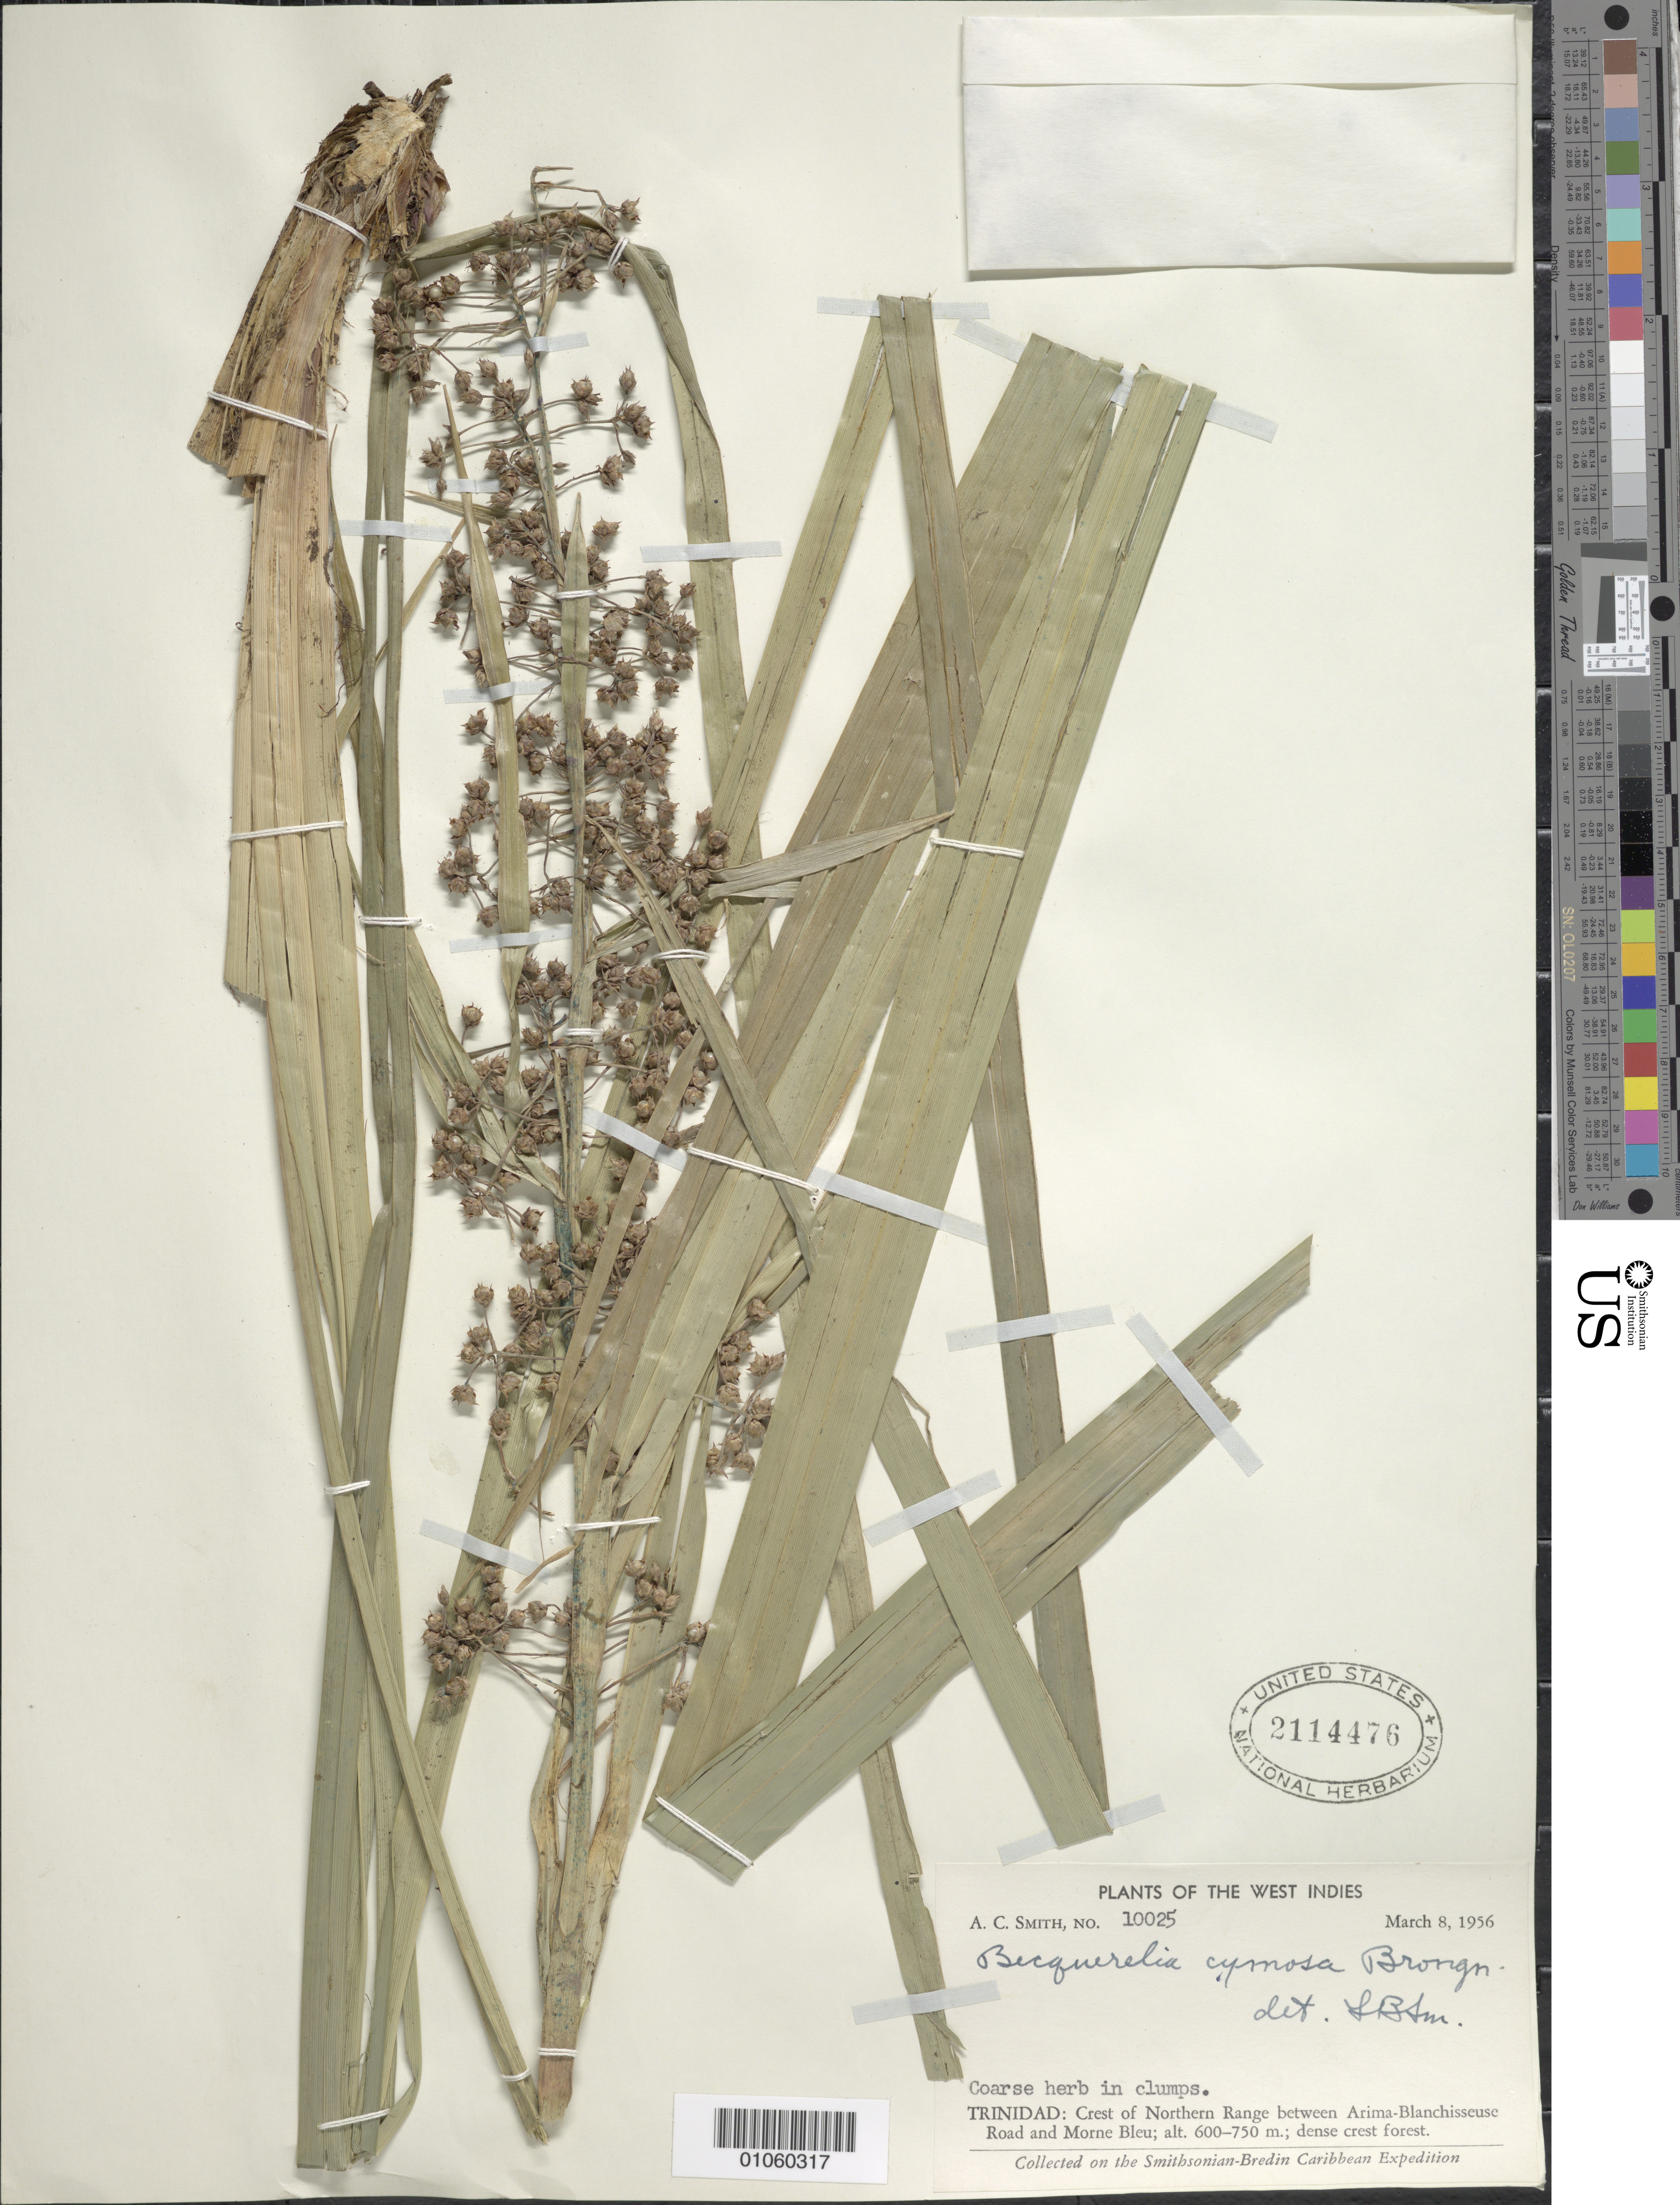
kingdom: Plantae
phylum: Tracheophyta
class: Liliopsida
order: Poales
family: Cyperaceae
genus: Becquerelia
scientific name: Becquerelia cymosa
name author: Brongn.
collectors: A. C. Smith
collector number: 10025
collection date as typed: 08 Mar 1956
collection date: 1956-03-08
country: Trinidad and Tobago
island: Trinidad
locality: Crest of Northern Range between Arima-Blanchisseuse Road and Morne Bleu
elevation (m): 600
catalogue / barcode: US 2114476